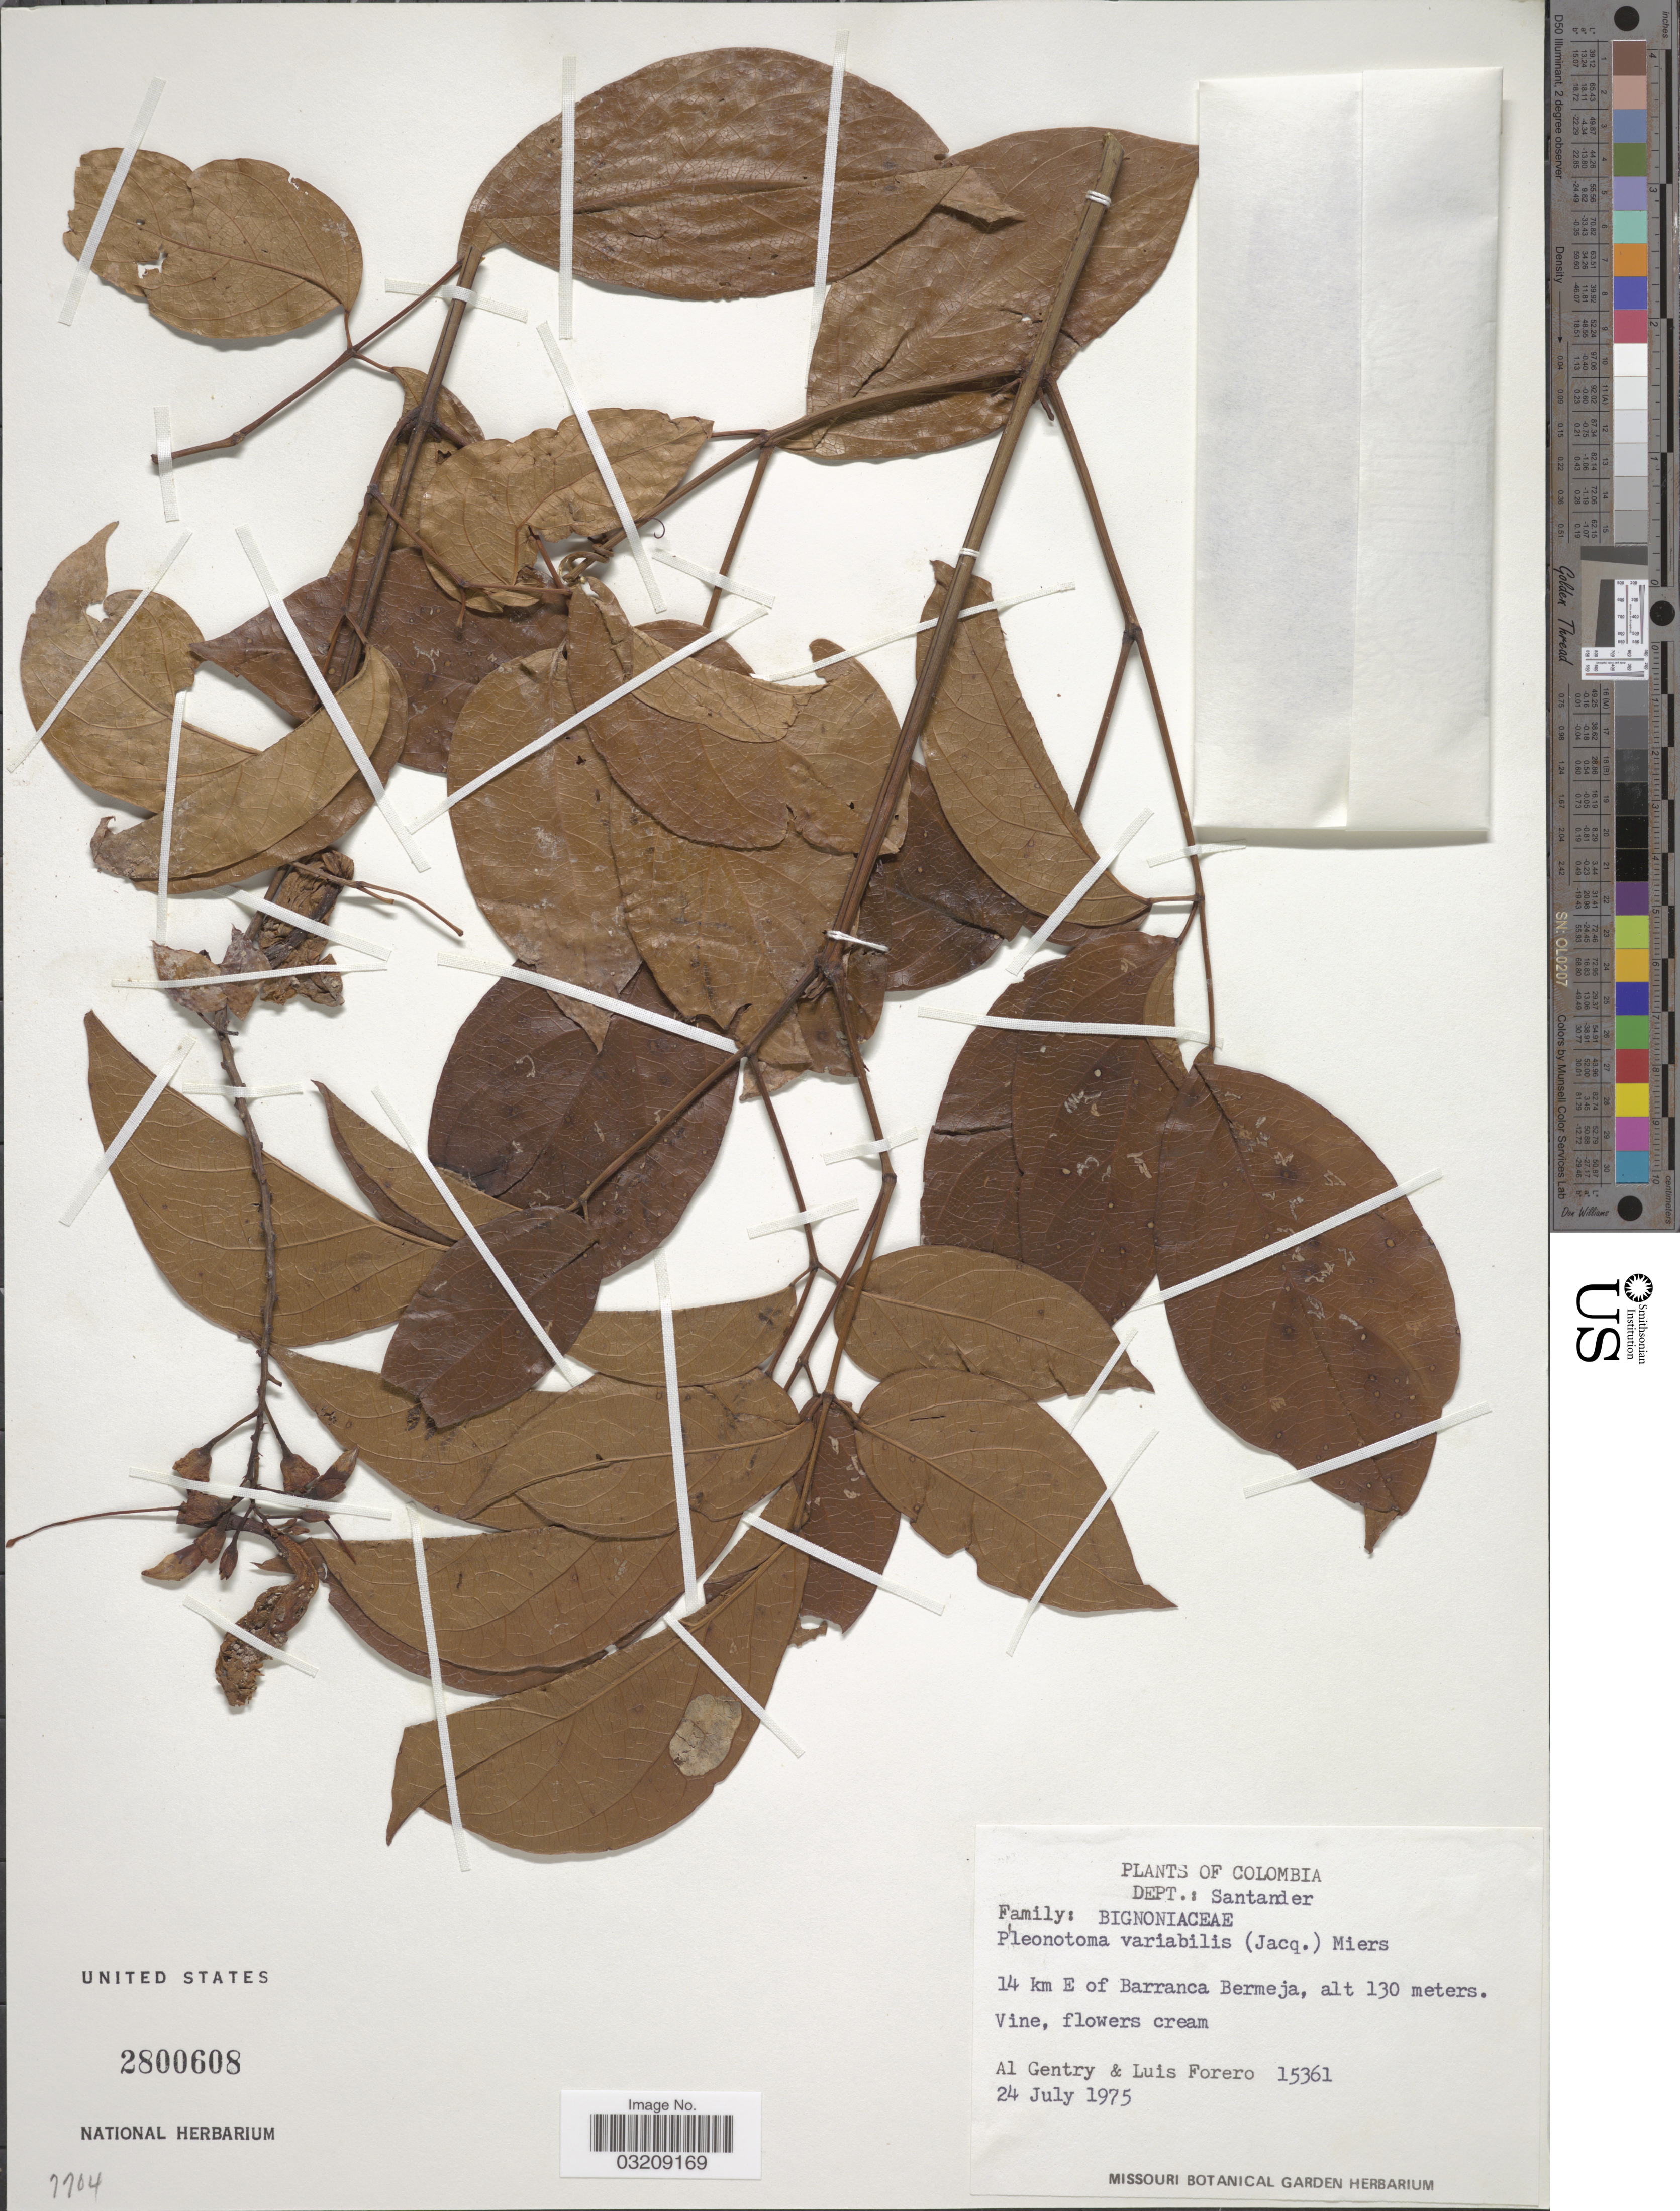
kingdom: Plantae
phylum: Tracheophyta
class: Magnoliopsida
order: Lamiales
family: Bignoniaceae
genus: Pleonotoma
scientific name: Pleonotoma variabilis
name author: (Jacq.) Miers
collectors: A. H. Gentry & L. Forero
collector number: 15361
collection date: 1975-07-24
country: Colombia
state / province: Santander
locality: Dept.: Santander. 14 km E of Barranca Bermeja.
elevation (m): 130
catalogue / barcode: US 2800608